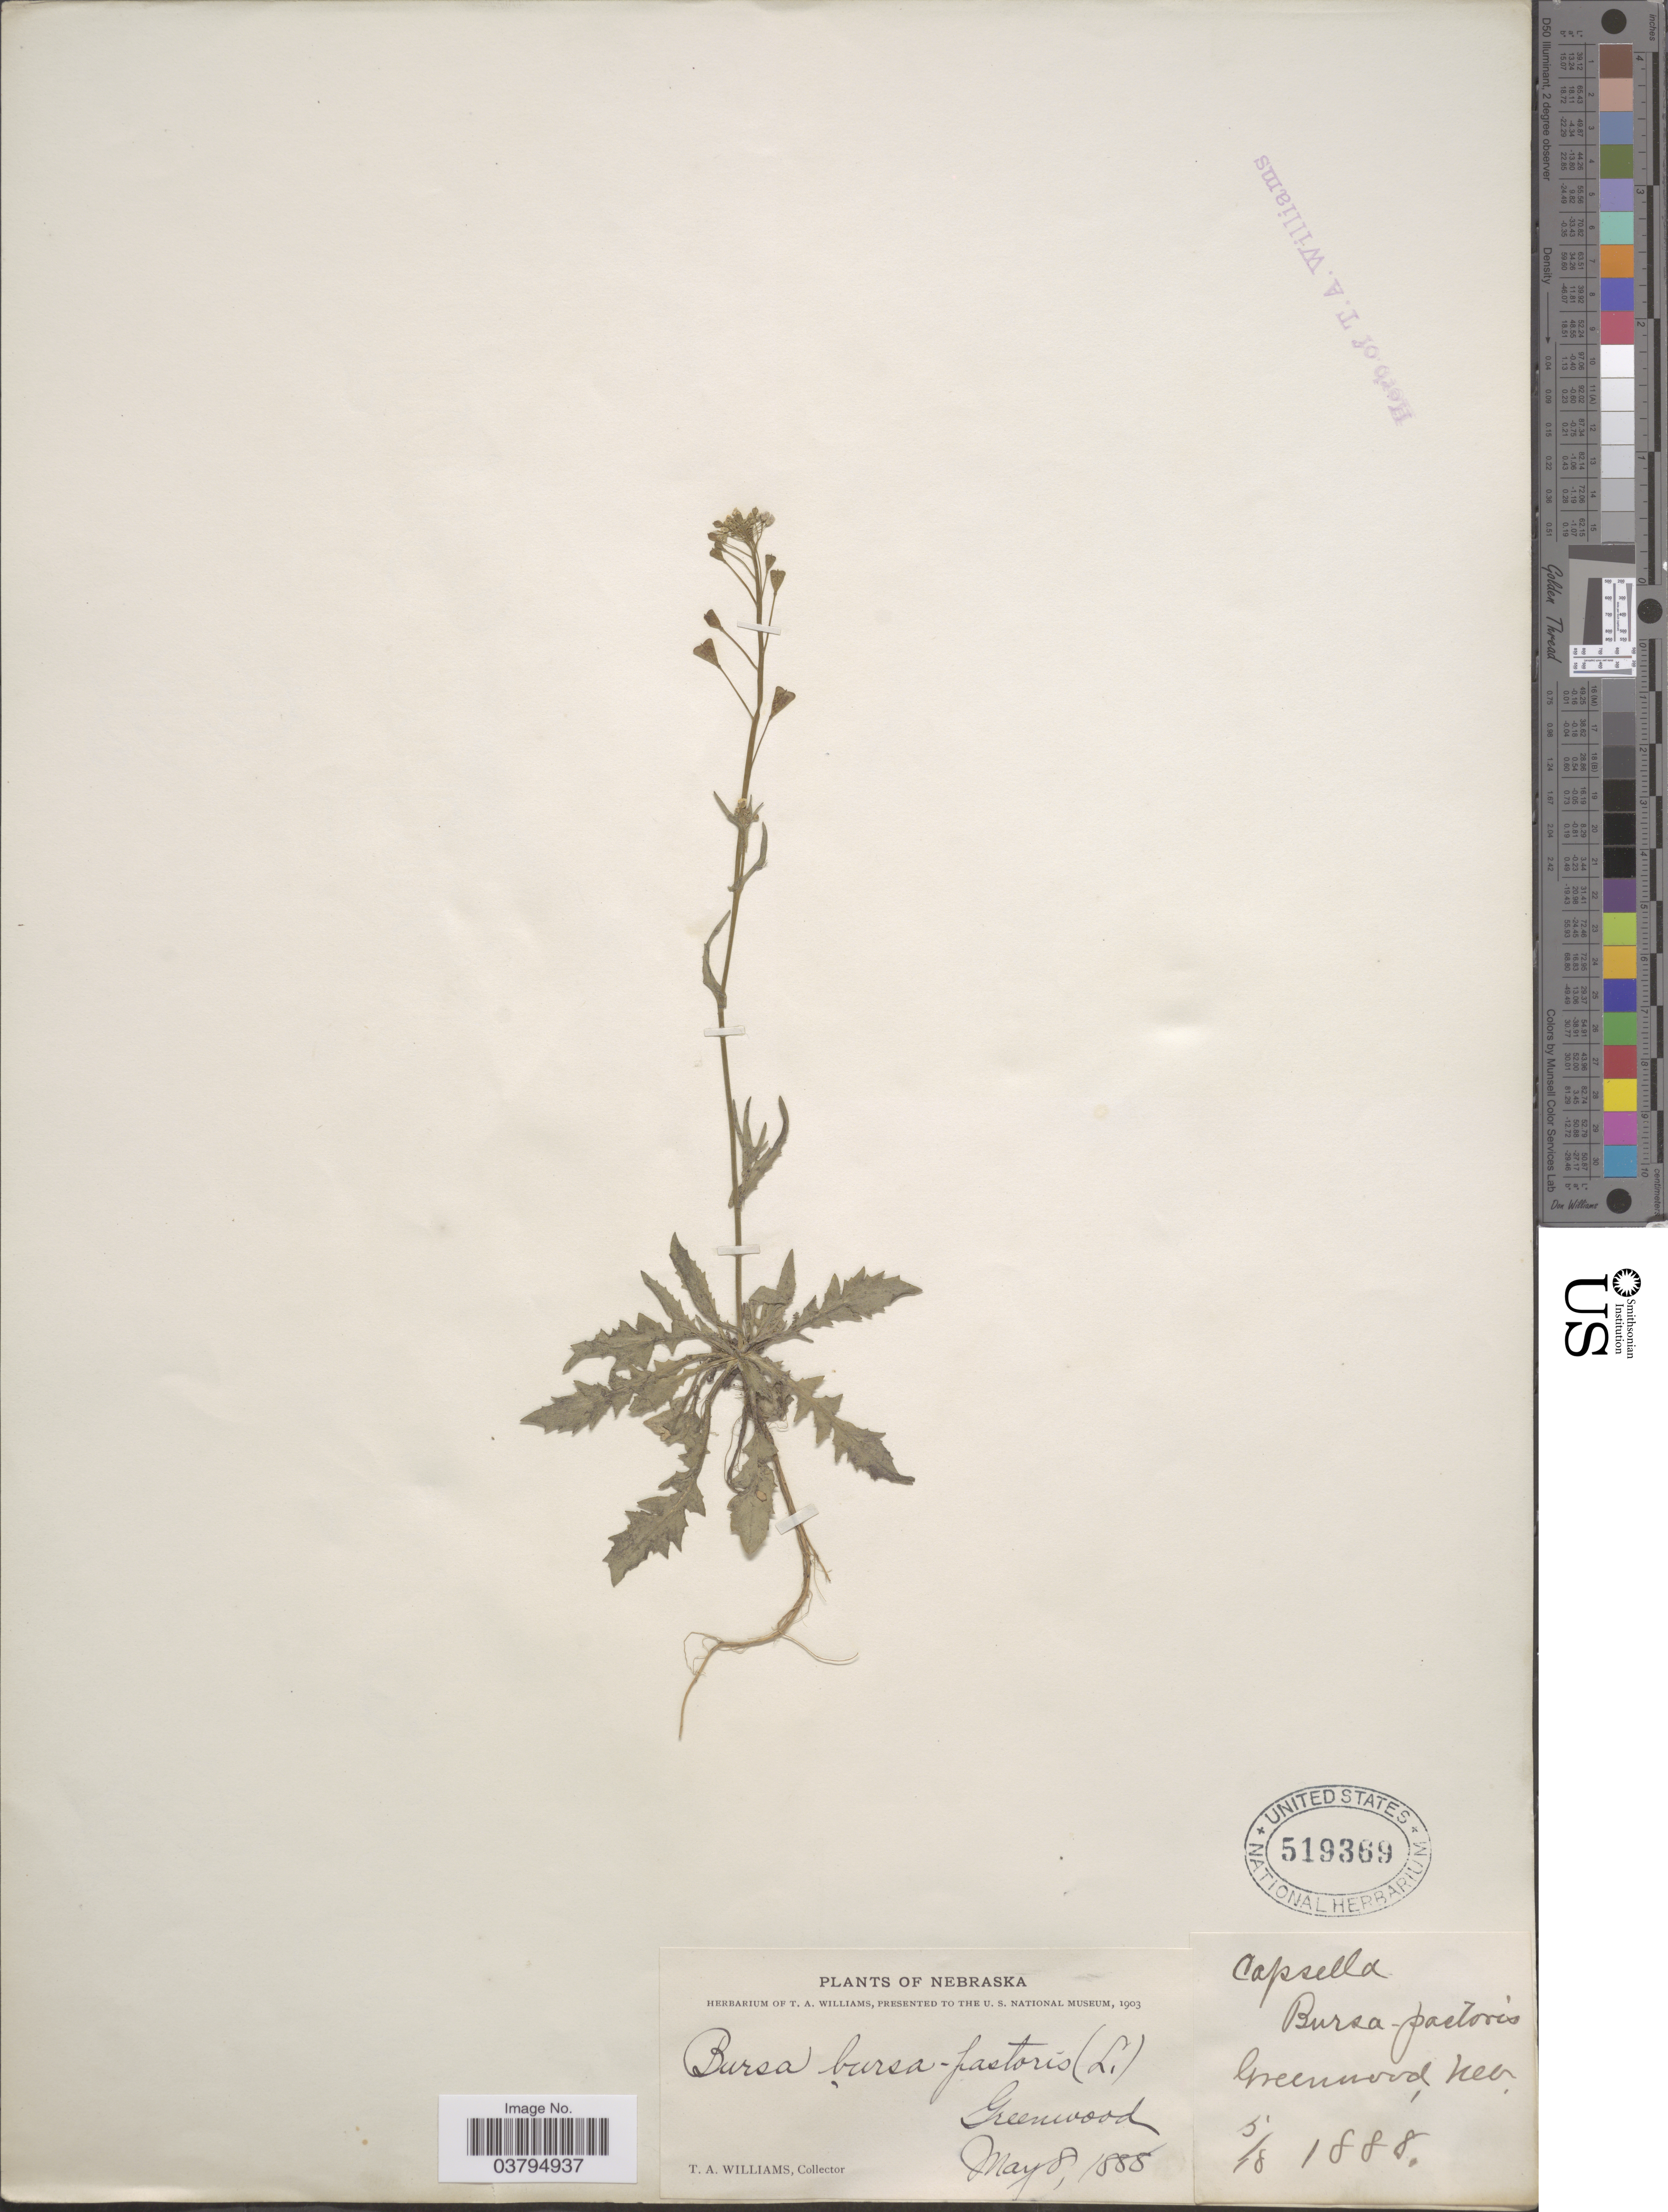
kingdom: Plantae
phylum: Tracheophyta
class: Magnoliopsida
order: Brassicales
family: Brassicaceae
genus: Capsella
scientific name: Capsella bursa-pastoris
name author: (L.) Medik.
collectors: T. Williams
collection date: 1888-05-08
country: United States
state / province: Nebraska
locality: Greenwood.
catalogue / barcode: US 519369